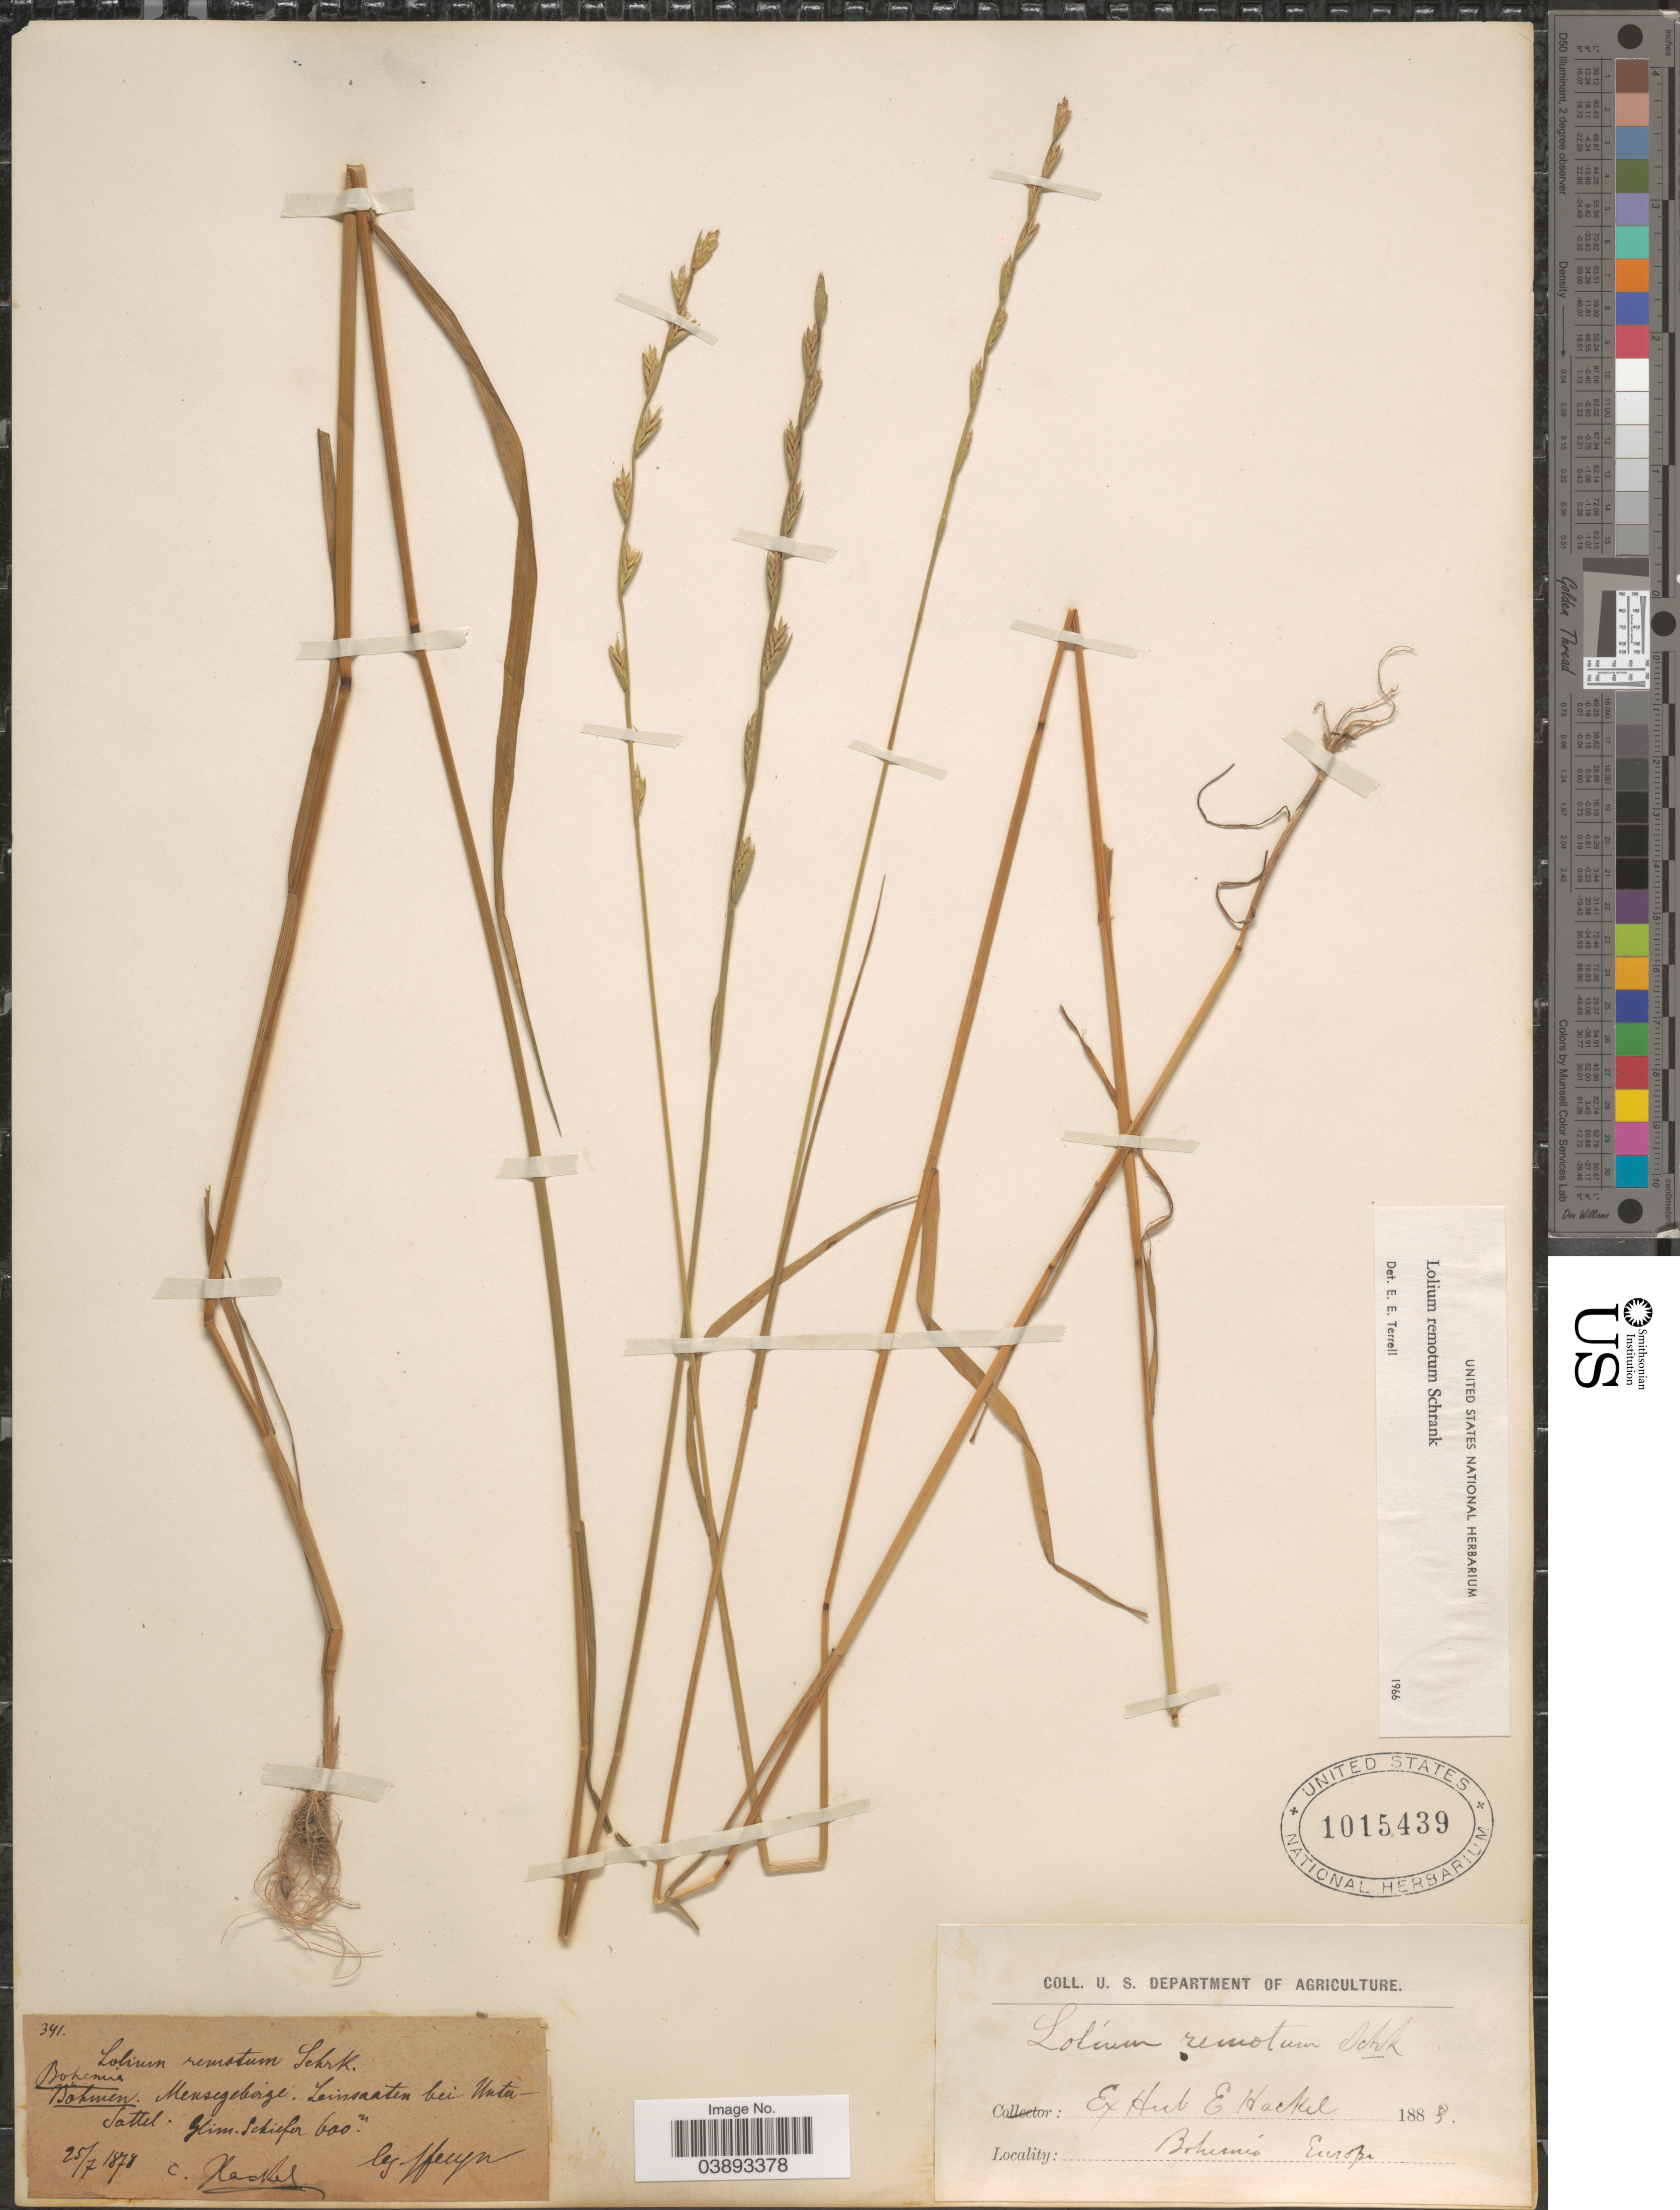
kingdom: Plantae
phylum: Tracheophyta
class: Liliopsida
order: Poales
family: Poaceae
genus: Lolium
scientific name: Lolium remotum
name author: Schrank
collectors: -. Heyn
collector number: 341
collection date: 1878-07-25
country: Czechia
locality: Bohemia. Bohmen. Mensegebirge. Leinsaaten bei Nata-Sattel. Glim. Schiefer.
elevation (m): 600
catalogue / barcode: US 1015439